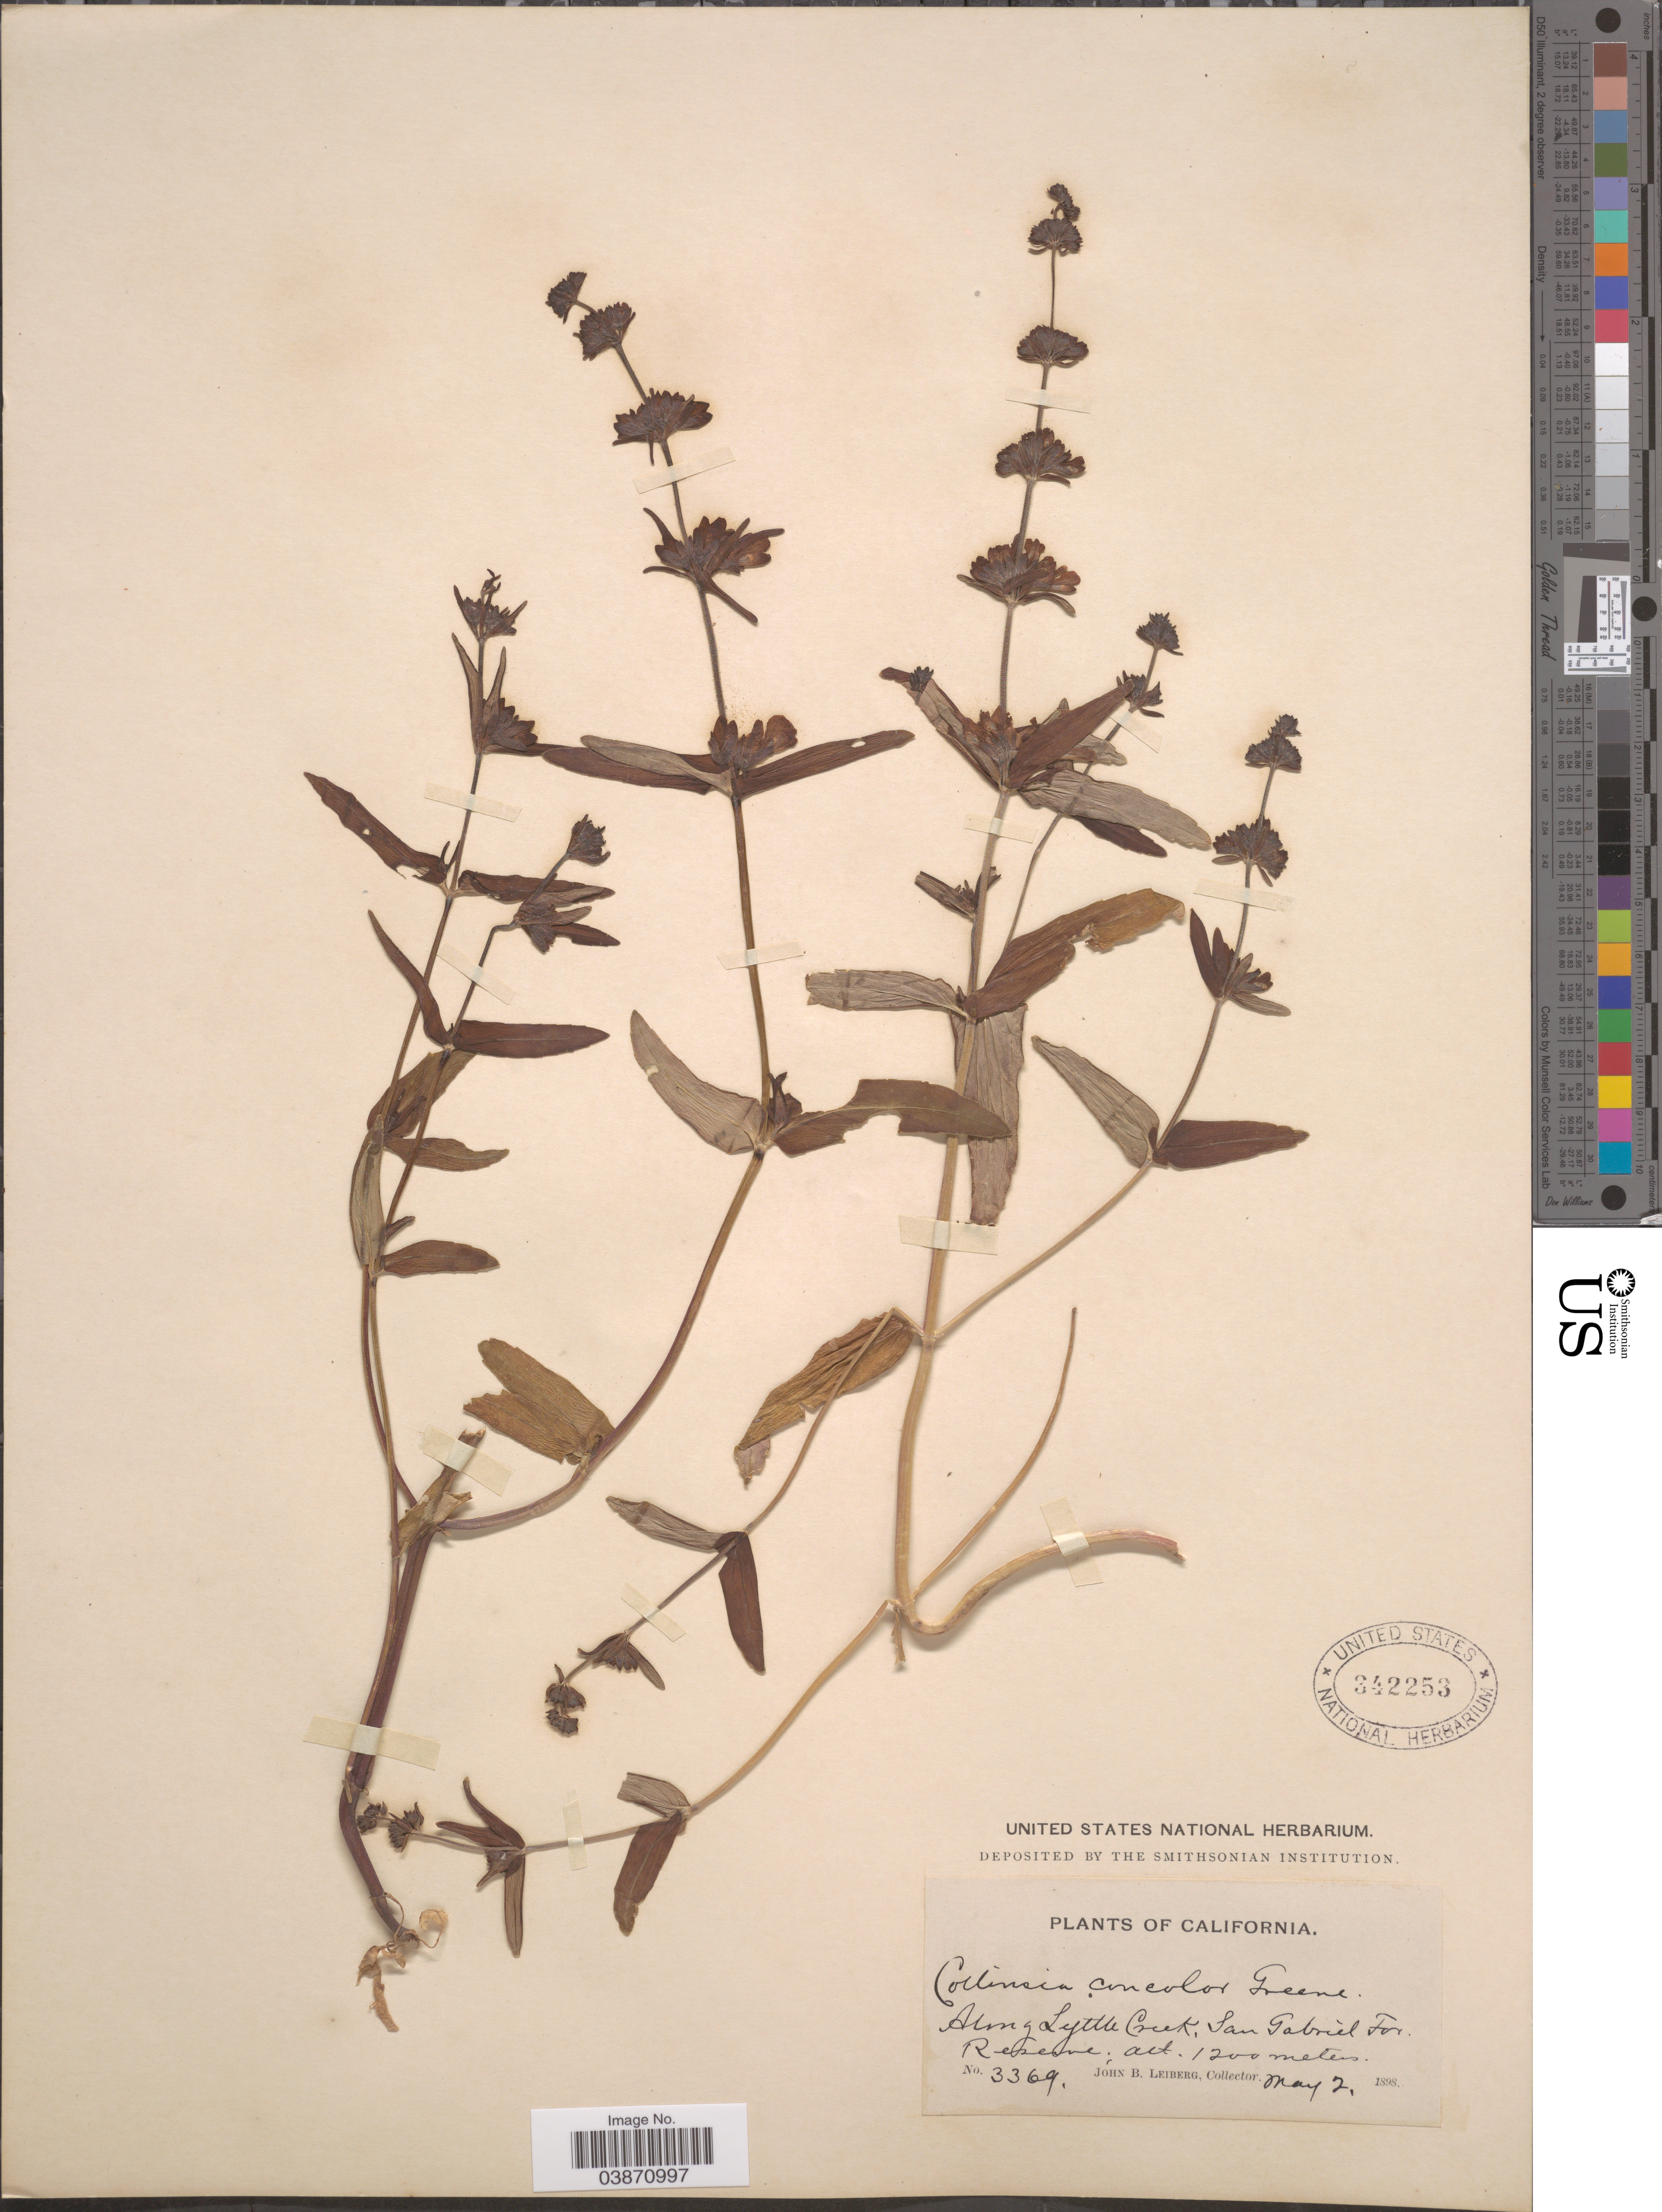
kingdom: Plantae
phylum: Tracheophyta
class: Magnoliopsida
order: Lamiales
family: Plantaginaceae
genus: Collinsia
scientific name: Collinsia concolor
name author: Greene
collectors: J. B. Leiberg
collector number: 3369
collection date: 1898-05-02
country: United States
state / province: California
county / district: Los Angeles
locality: Along Lyttle Creek, San Gabriel For. Reserve.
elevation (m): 1200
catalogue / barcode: US 342253